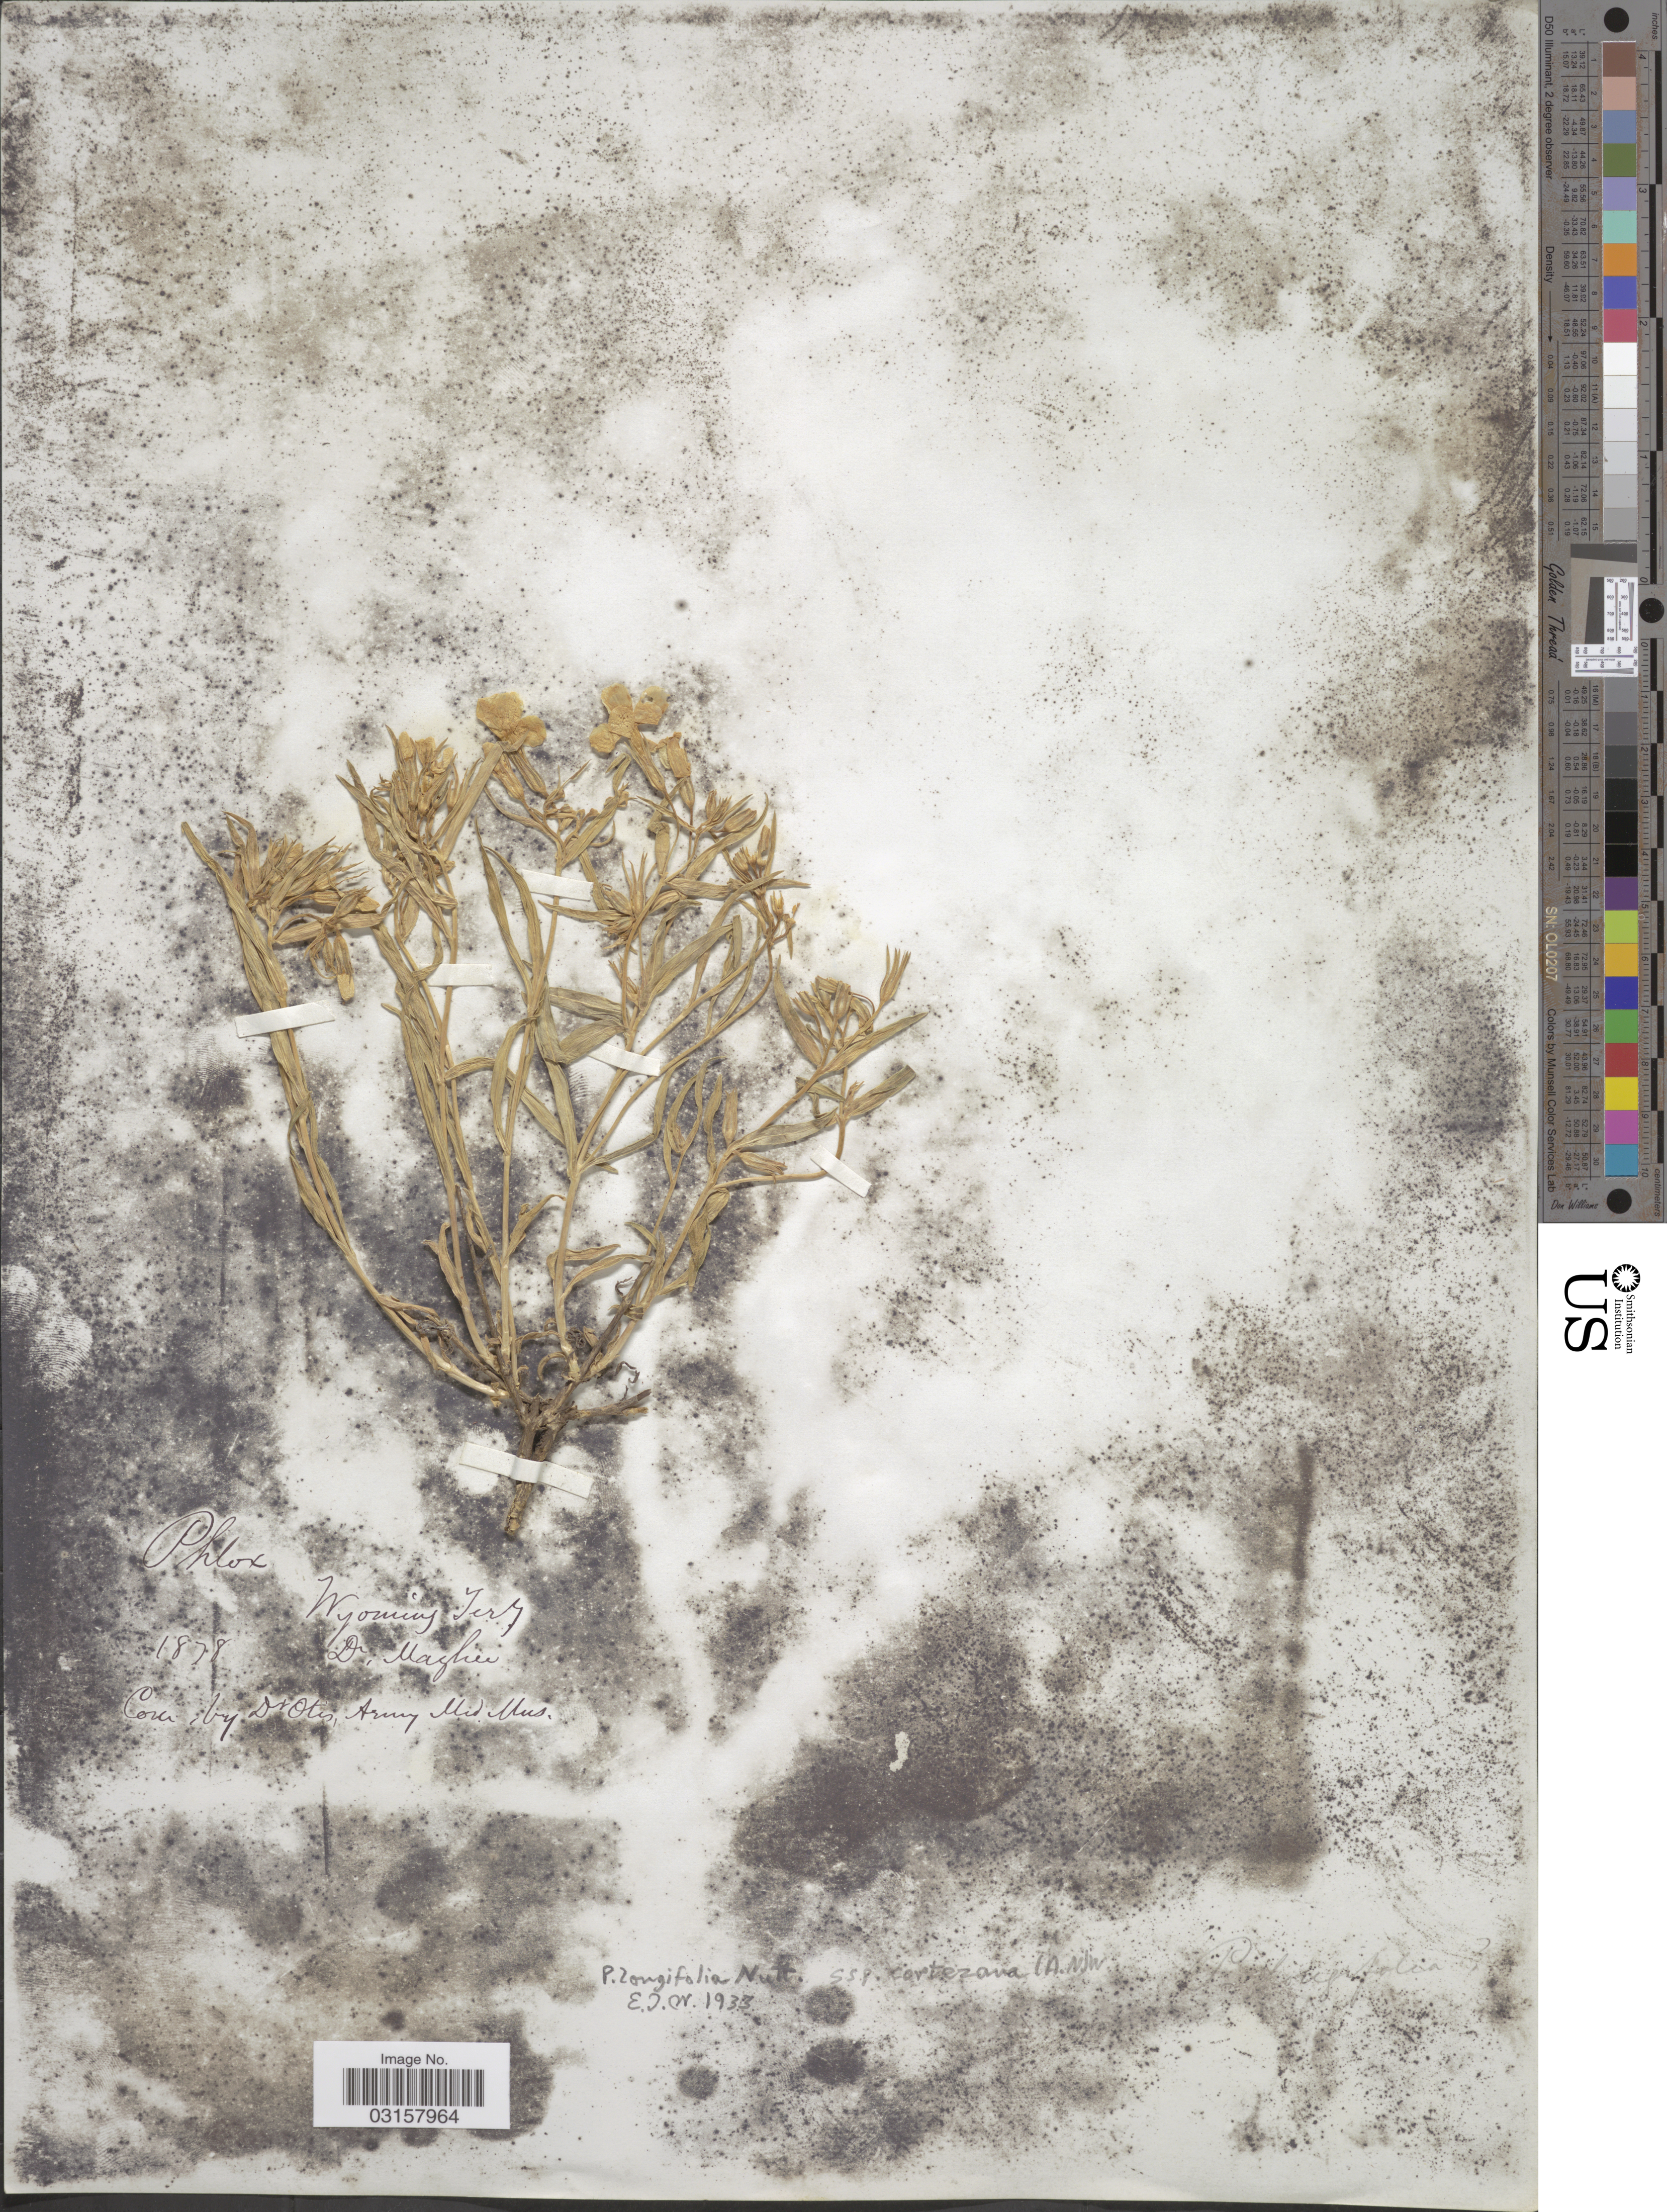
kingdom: Plantae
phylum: Tracheophyta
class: Magnoliopsida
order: Ericales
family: Polemoniaceae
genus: Phlox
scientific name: Phlox longifolia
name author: Nutt.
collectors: -. Maghee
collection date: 1878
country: United States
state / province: Wyoming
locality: Wyoming Terr.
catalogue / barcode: US 103169